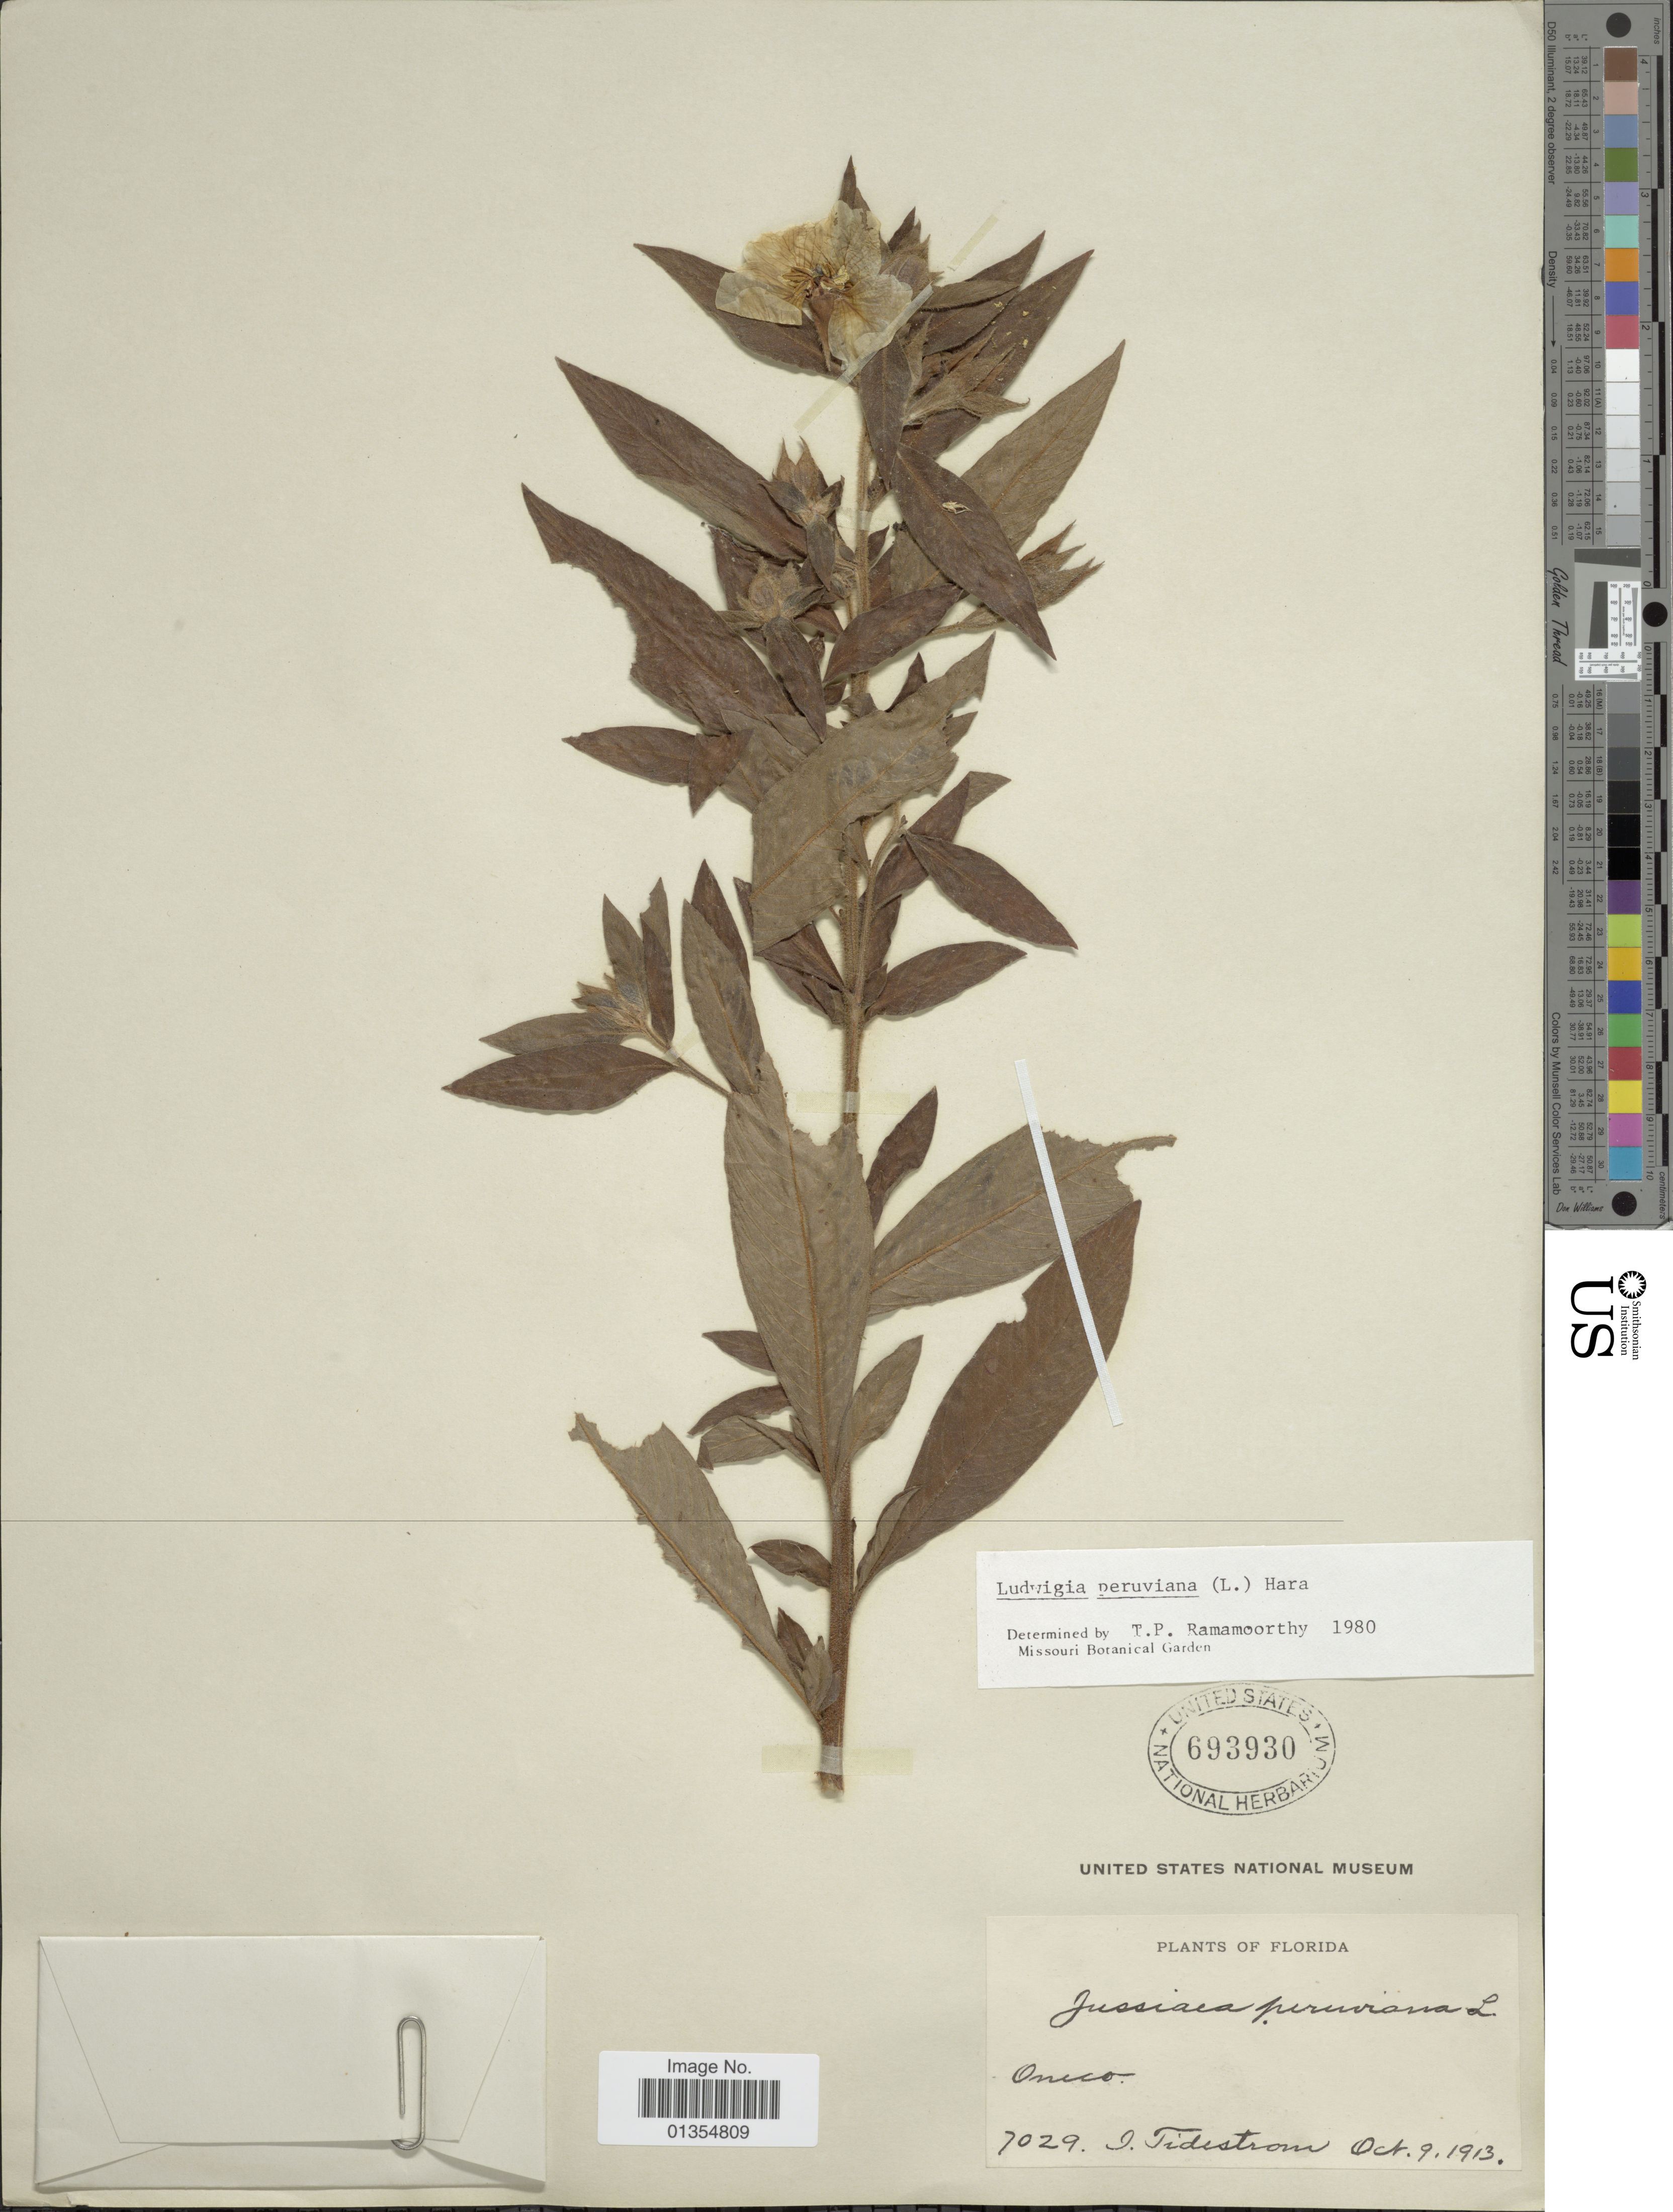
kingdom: Plantae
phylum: Tracheophyta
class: Magnoliopsida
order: Myrtales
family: Onagraceae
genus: Ludwigia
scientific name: Ludwigia peruviana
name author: (L.) H. Hara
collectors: I. Tidestrum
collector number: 7029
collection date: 1913-10-09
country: United States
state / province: Florida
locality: Oneco.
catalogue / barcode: US 693930